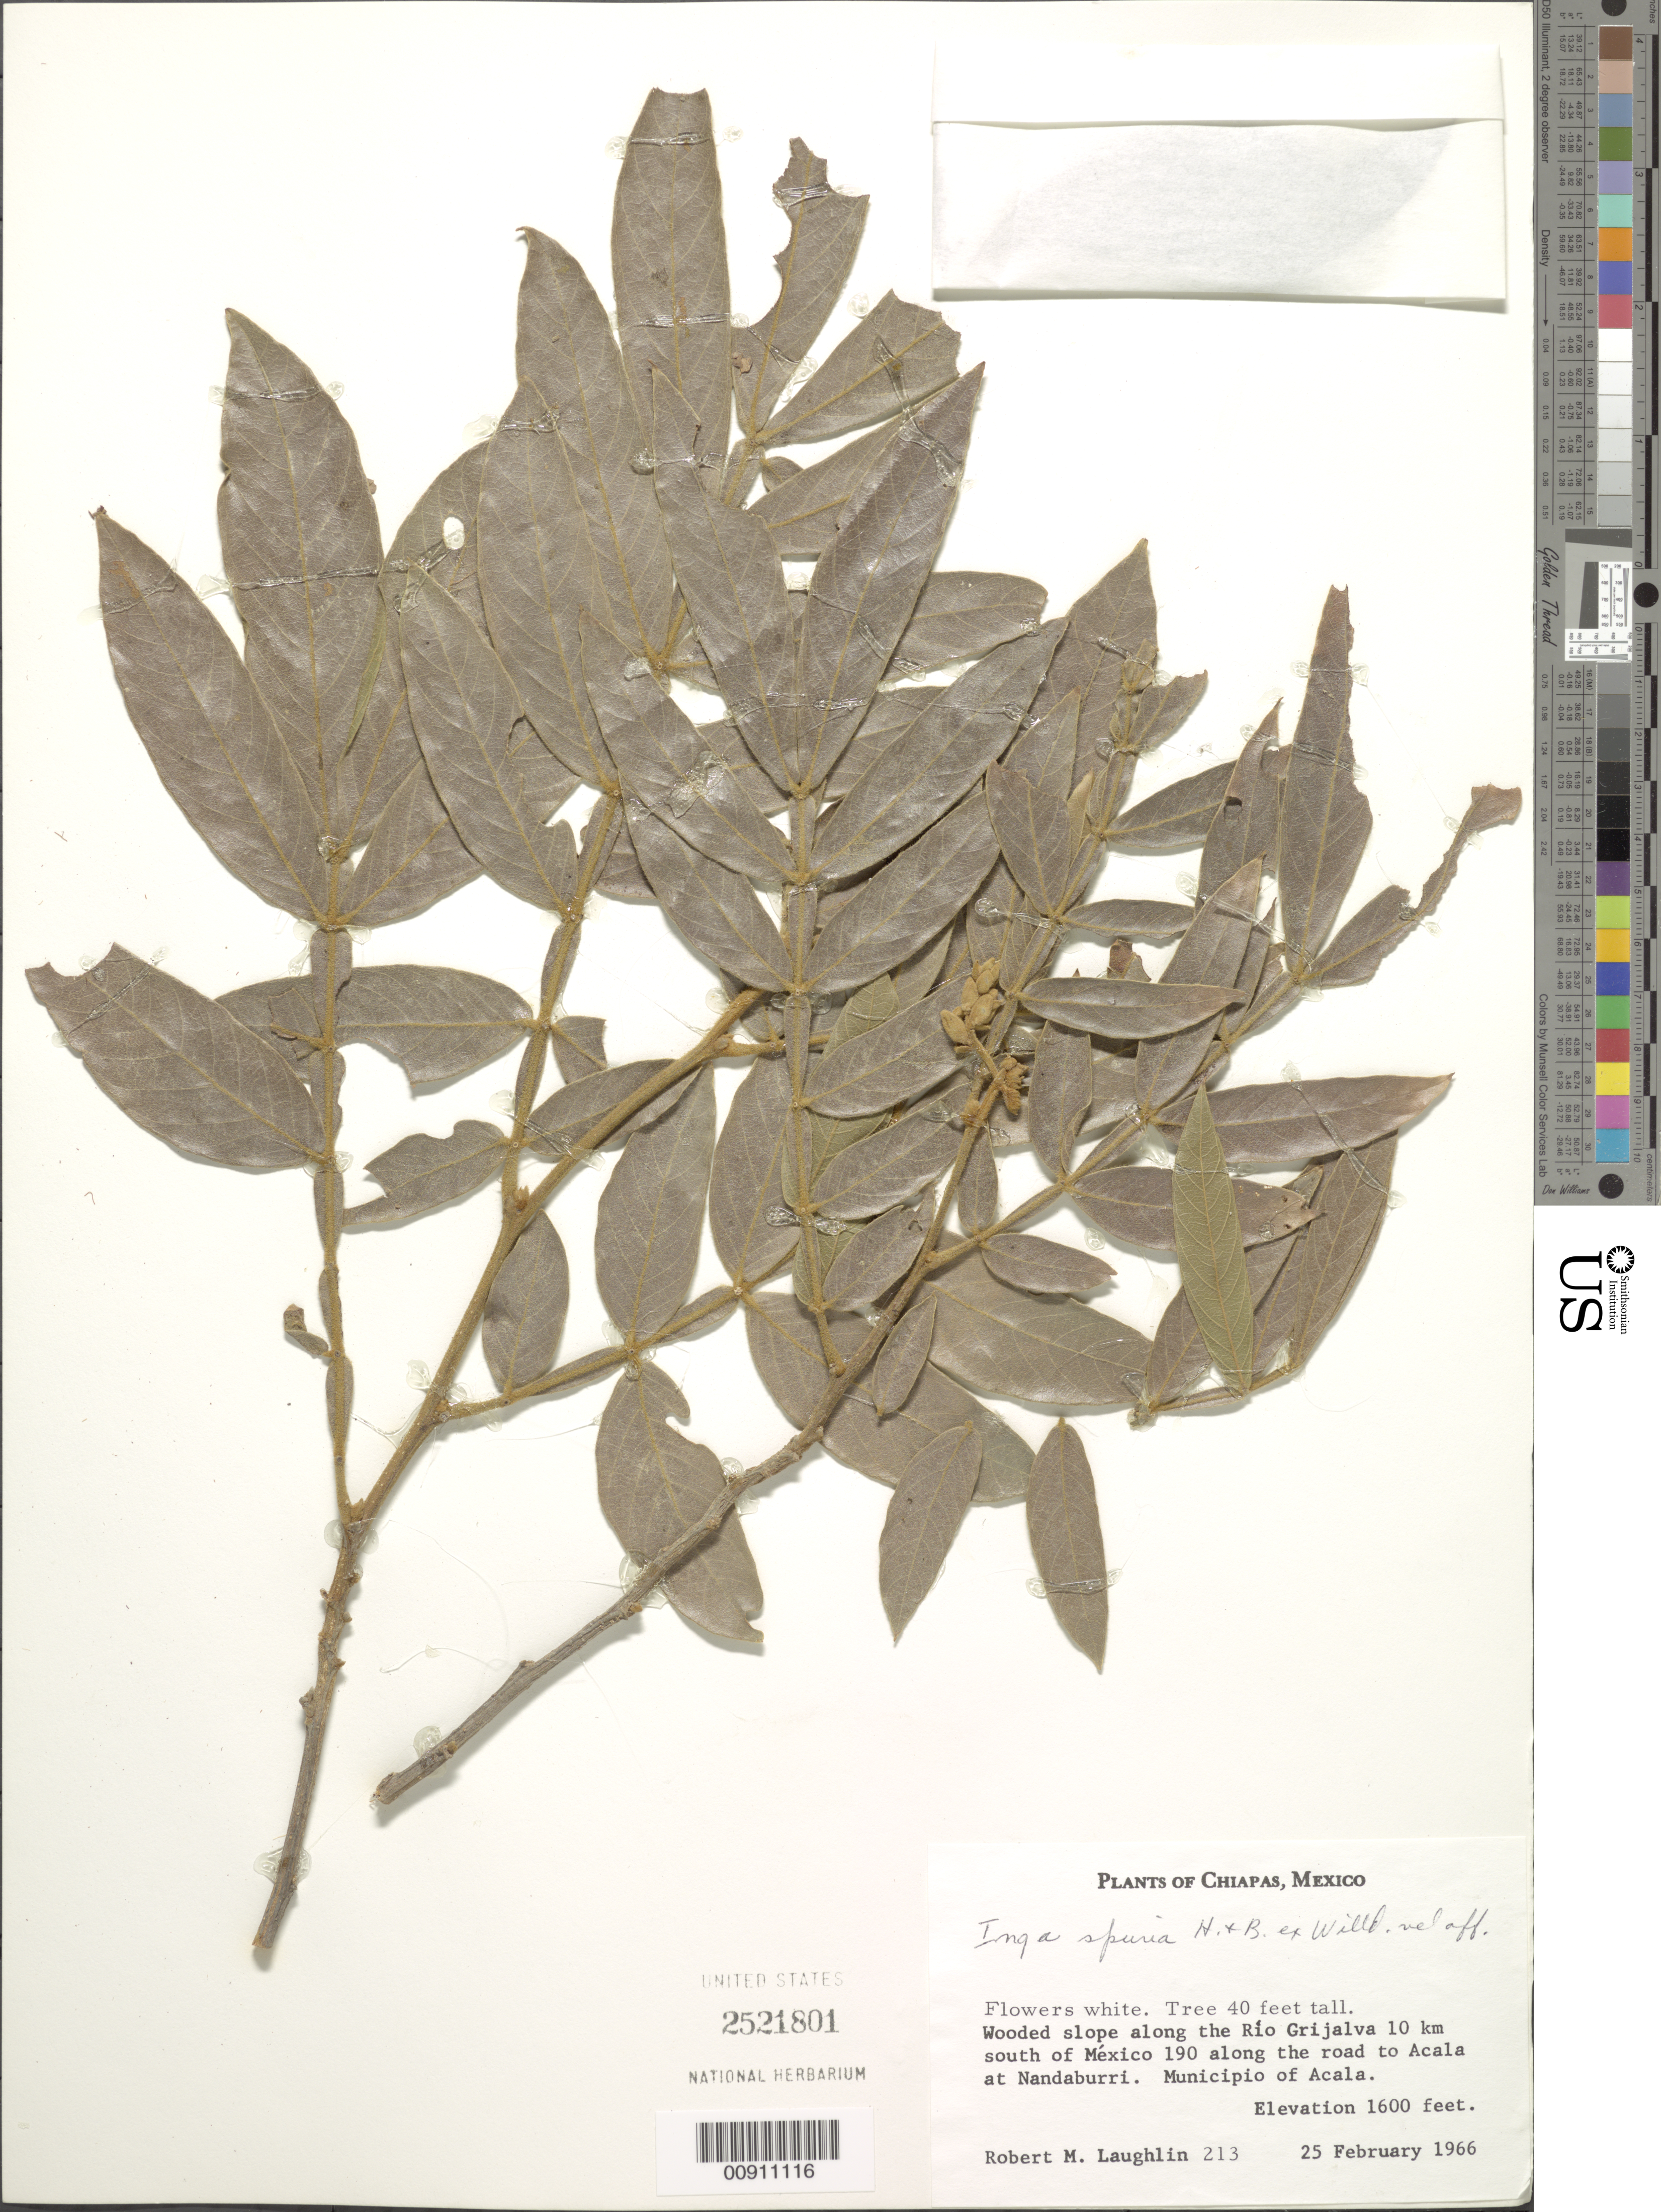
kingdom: Plantae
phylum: Tracheophyta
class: Magnoliopsida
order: Fabales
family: Fabaceae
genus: Inga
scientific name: Inga vera subsp. vera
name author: Willd.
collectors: R. M. Laughlin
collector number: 213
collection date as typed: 25 Feb 1966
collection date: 1966-02-25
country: Mexico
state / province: Chiapas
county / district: Acala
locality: Along the Río Grijalva 10 km. south of México 190 along the road to Acala at Nandaburri. Municipio of Acala, Chiapas.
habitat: Wooded slope along Río.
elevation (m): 488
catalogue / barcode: US 2521801